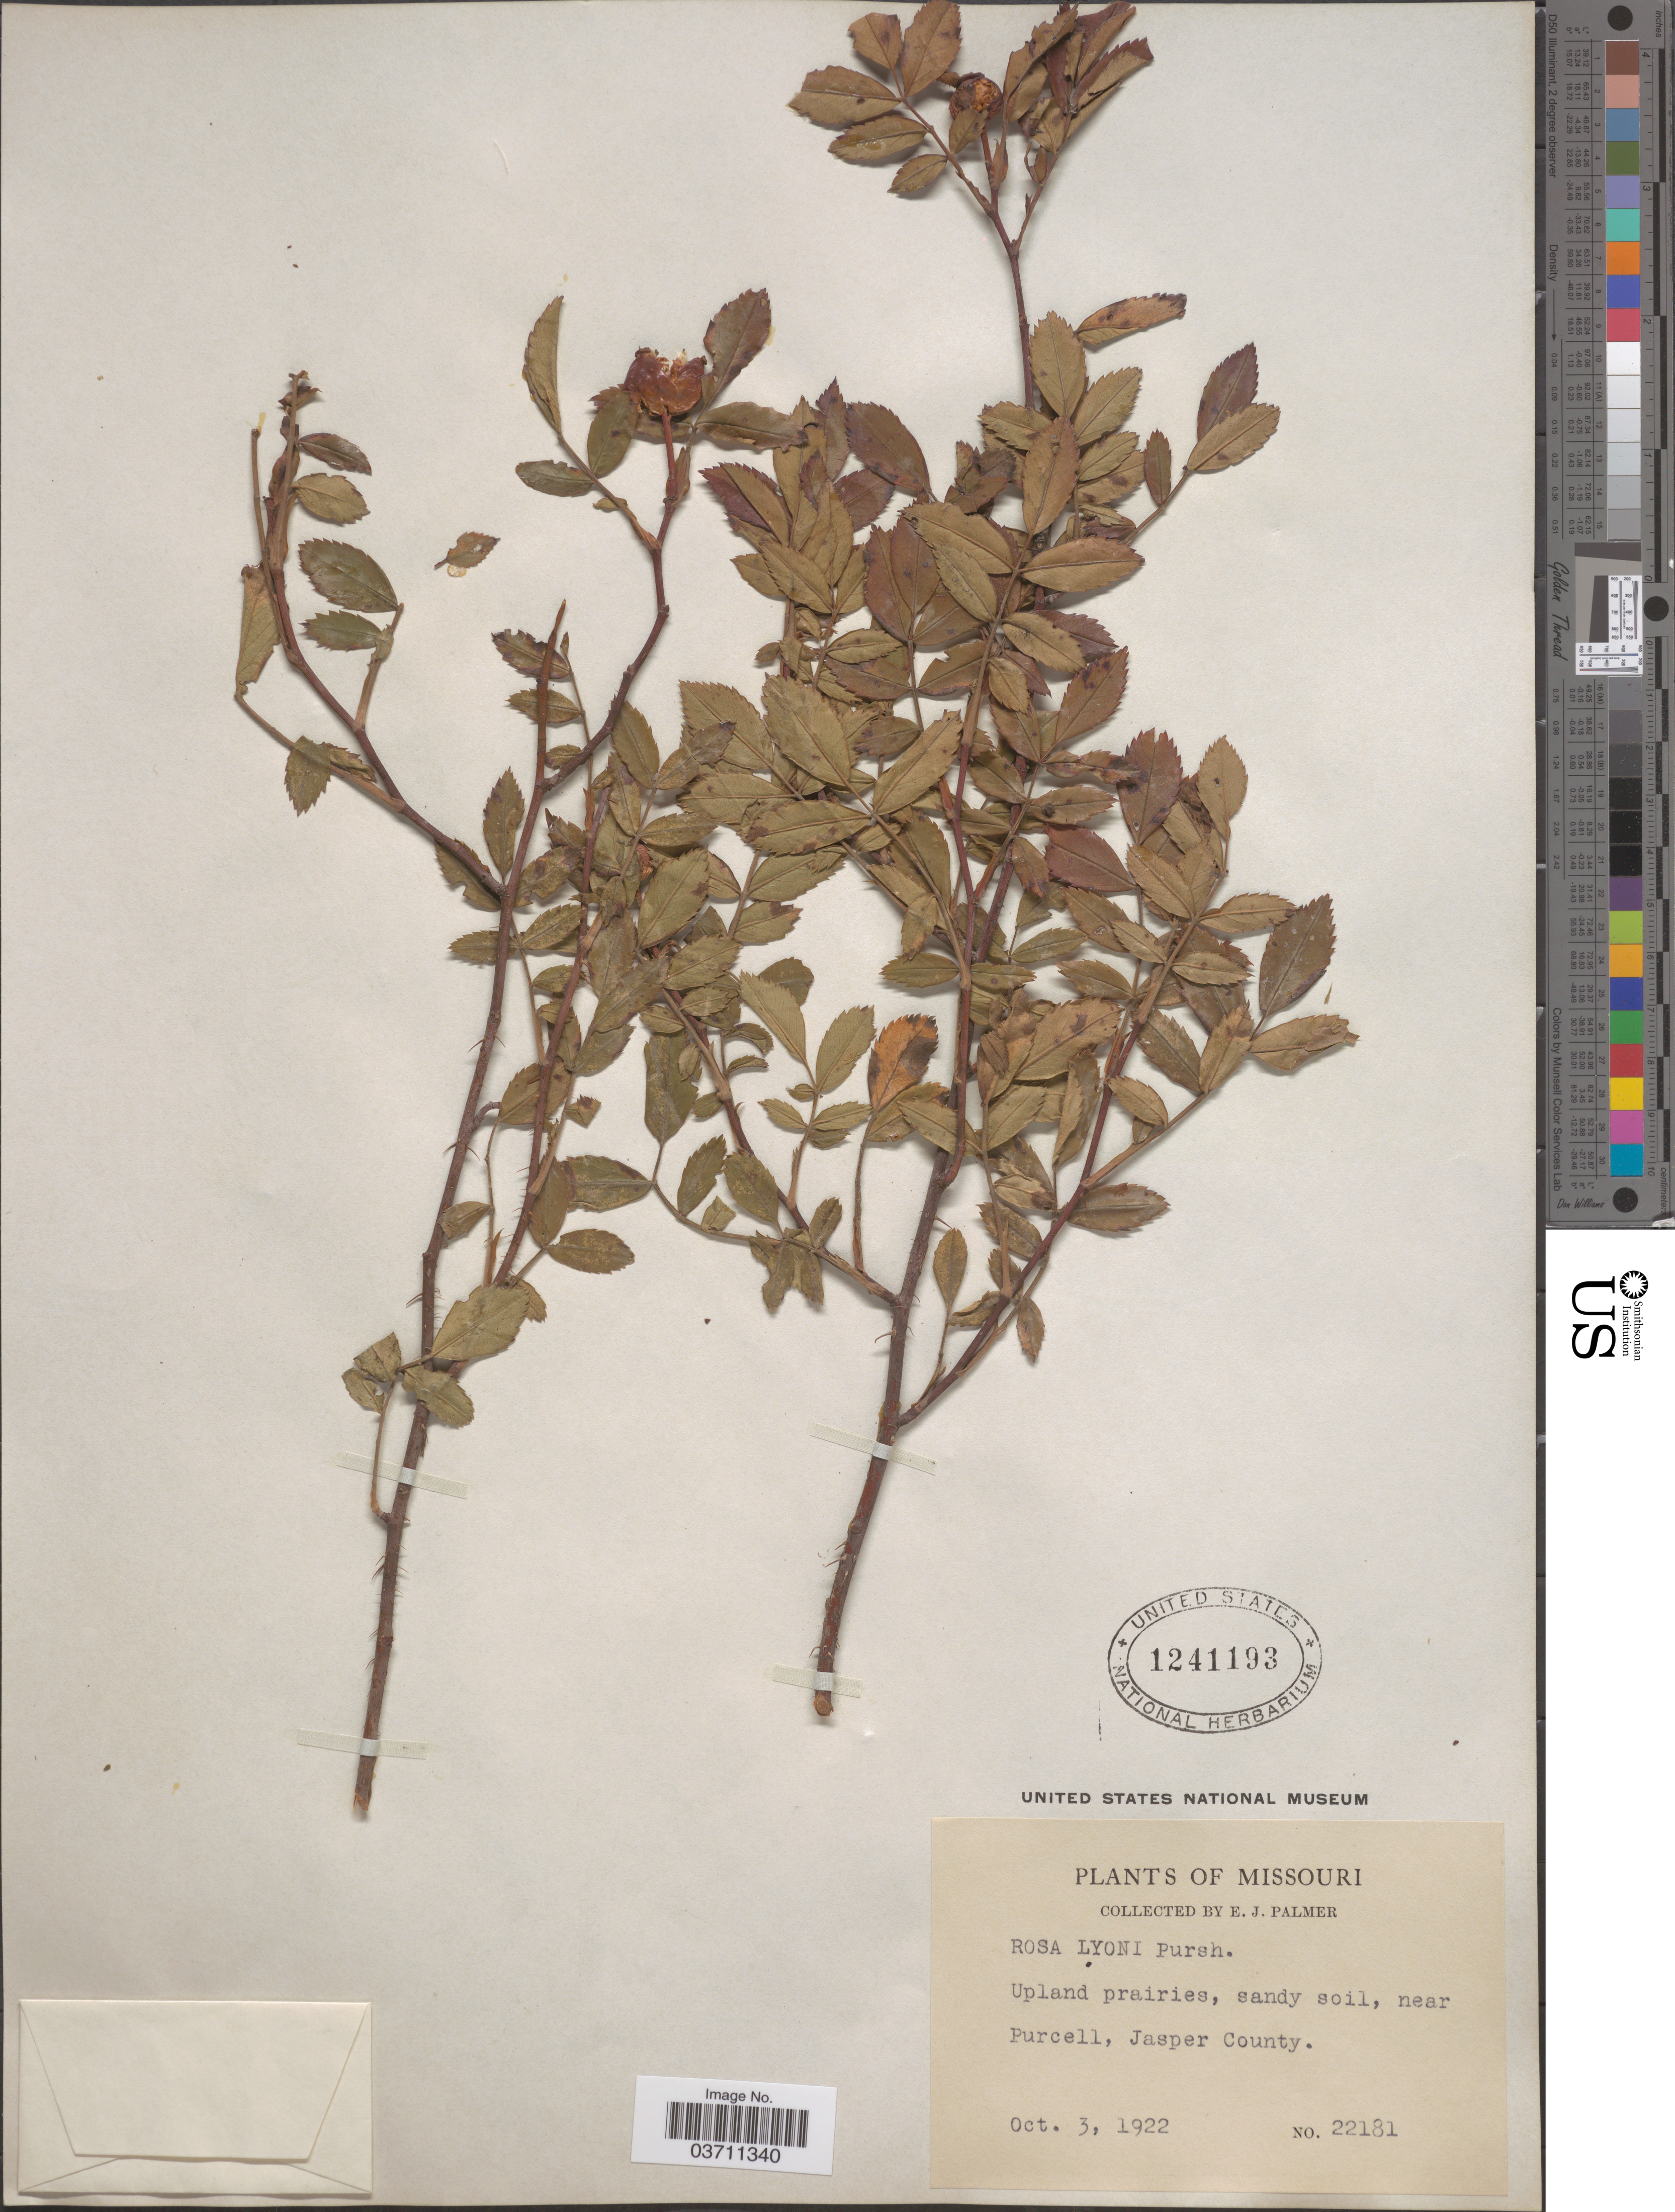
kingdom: Plantae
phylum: Tracheophyta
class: Magnoliopsida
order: Rosales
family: Rosaceae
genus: Rosa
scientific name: Rosa lyoni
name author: Pursh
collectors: E. J. Palmer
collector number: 22181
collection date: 1922-10-03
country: United States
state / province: Missouri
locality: Upland prairies, near Purcell, Jasper County.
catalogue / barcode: US 1241193